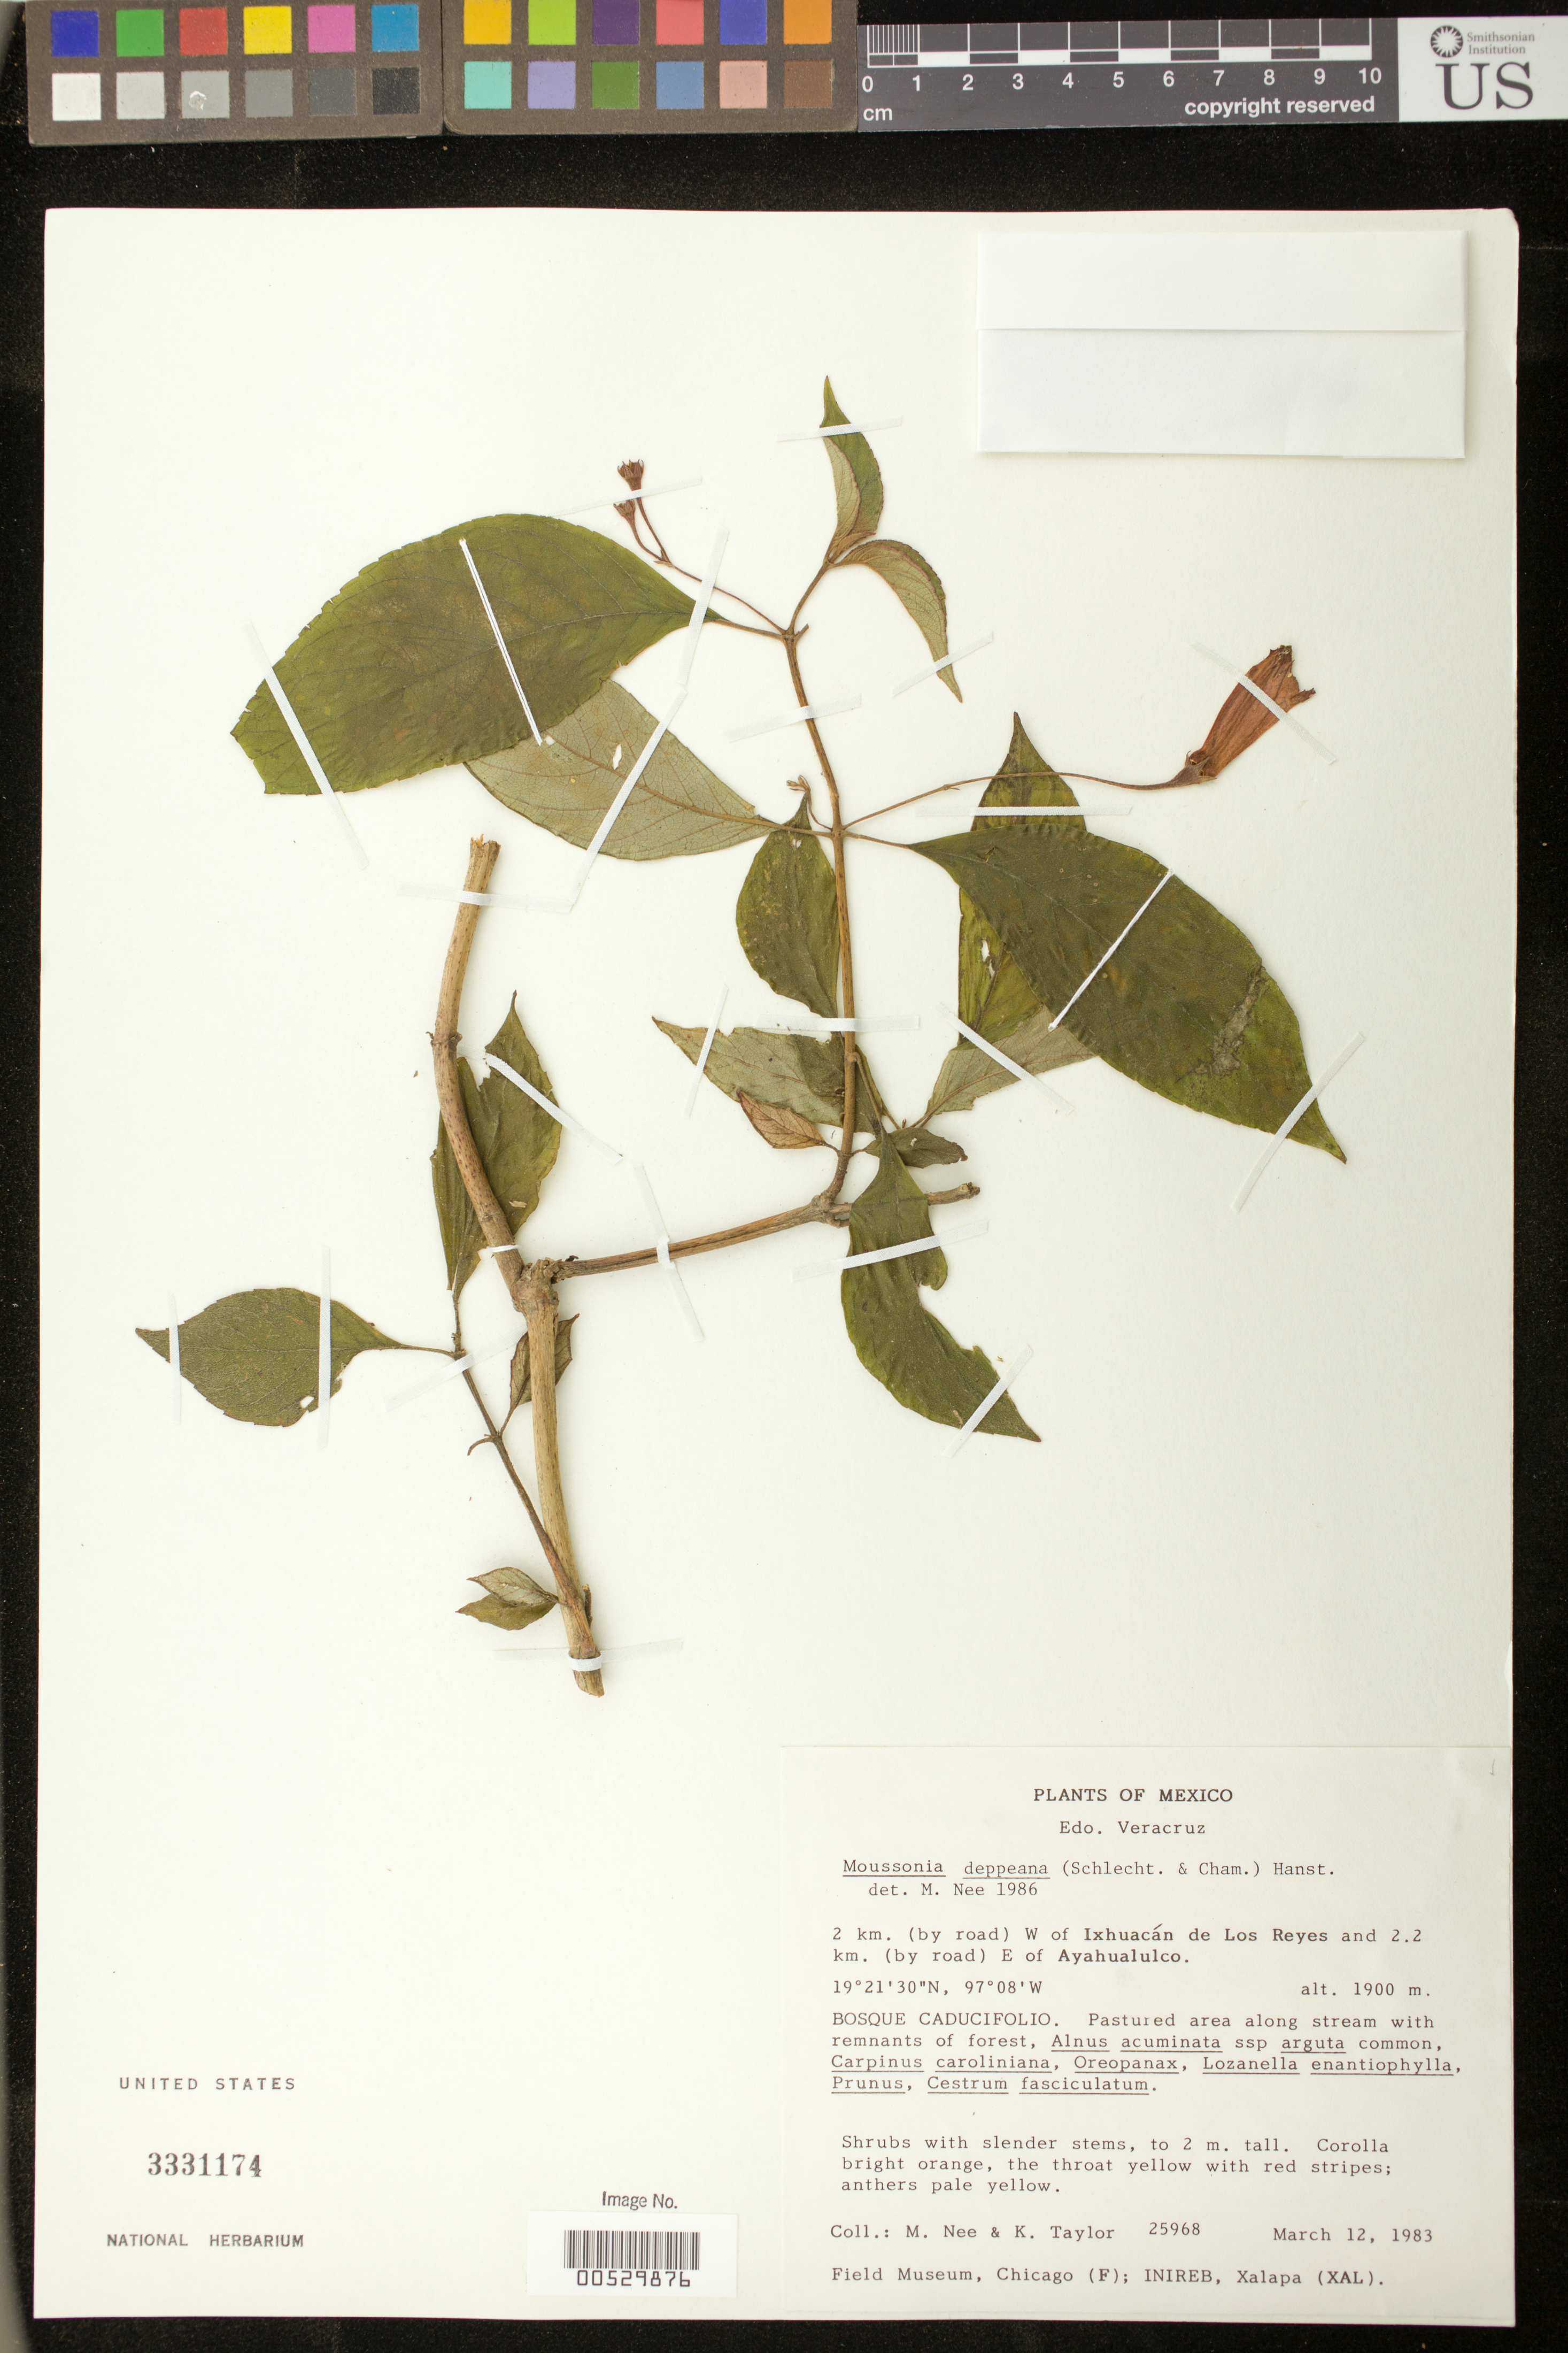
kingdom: Plantae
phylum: Tracheophyta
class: Magnoliopsida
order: Lamiales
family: Gesneriaceae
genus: Moussonia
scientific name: Moussonia pedunculata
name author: (Brandegee) Ram.-Roa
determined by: Skog, Laurence E.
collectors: M. Nee & K. Taylor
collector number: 25968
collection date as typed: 12 Mar 1983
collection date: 1983-03-12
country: Mexico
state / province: Veracruz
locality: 2 km (by road) W of Ixhuacán de Los Reyes and 2.2 km (by road) E of Ayahualulco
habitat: Bosque Caducifolia; pastured area along stream with remnants of forest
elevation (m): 1900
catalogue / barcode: US 3331174